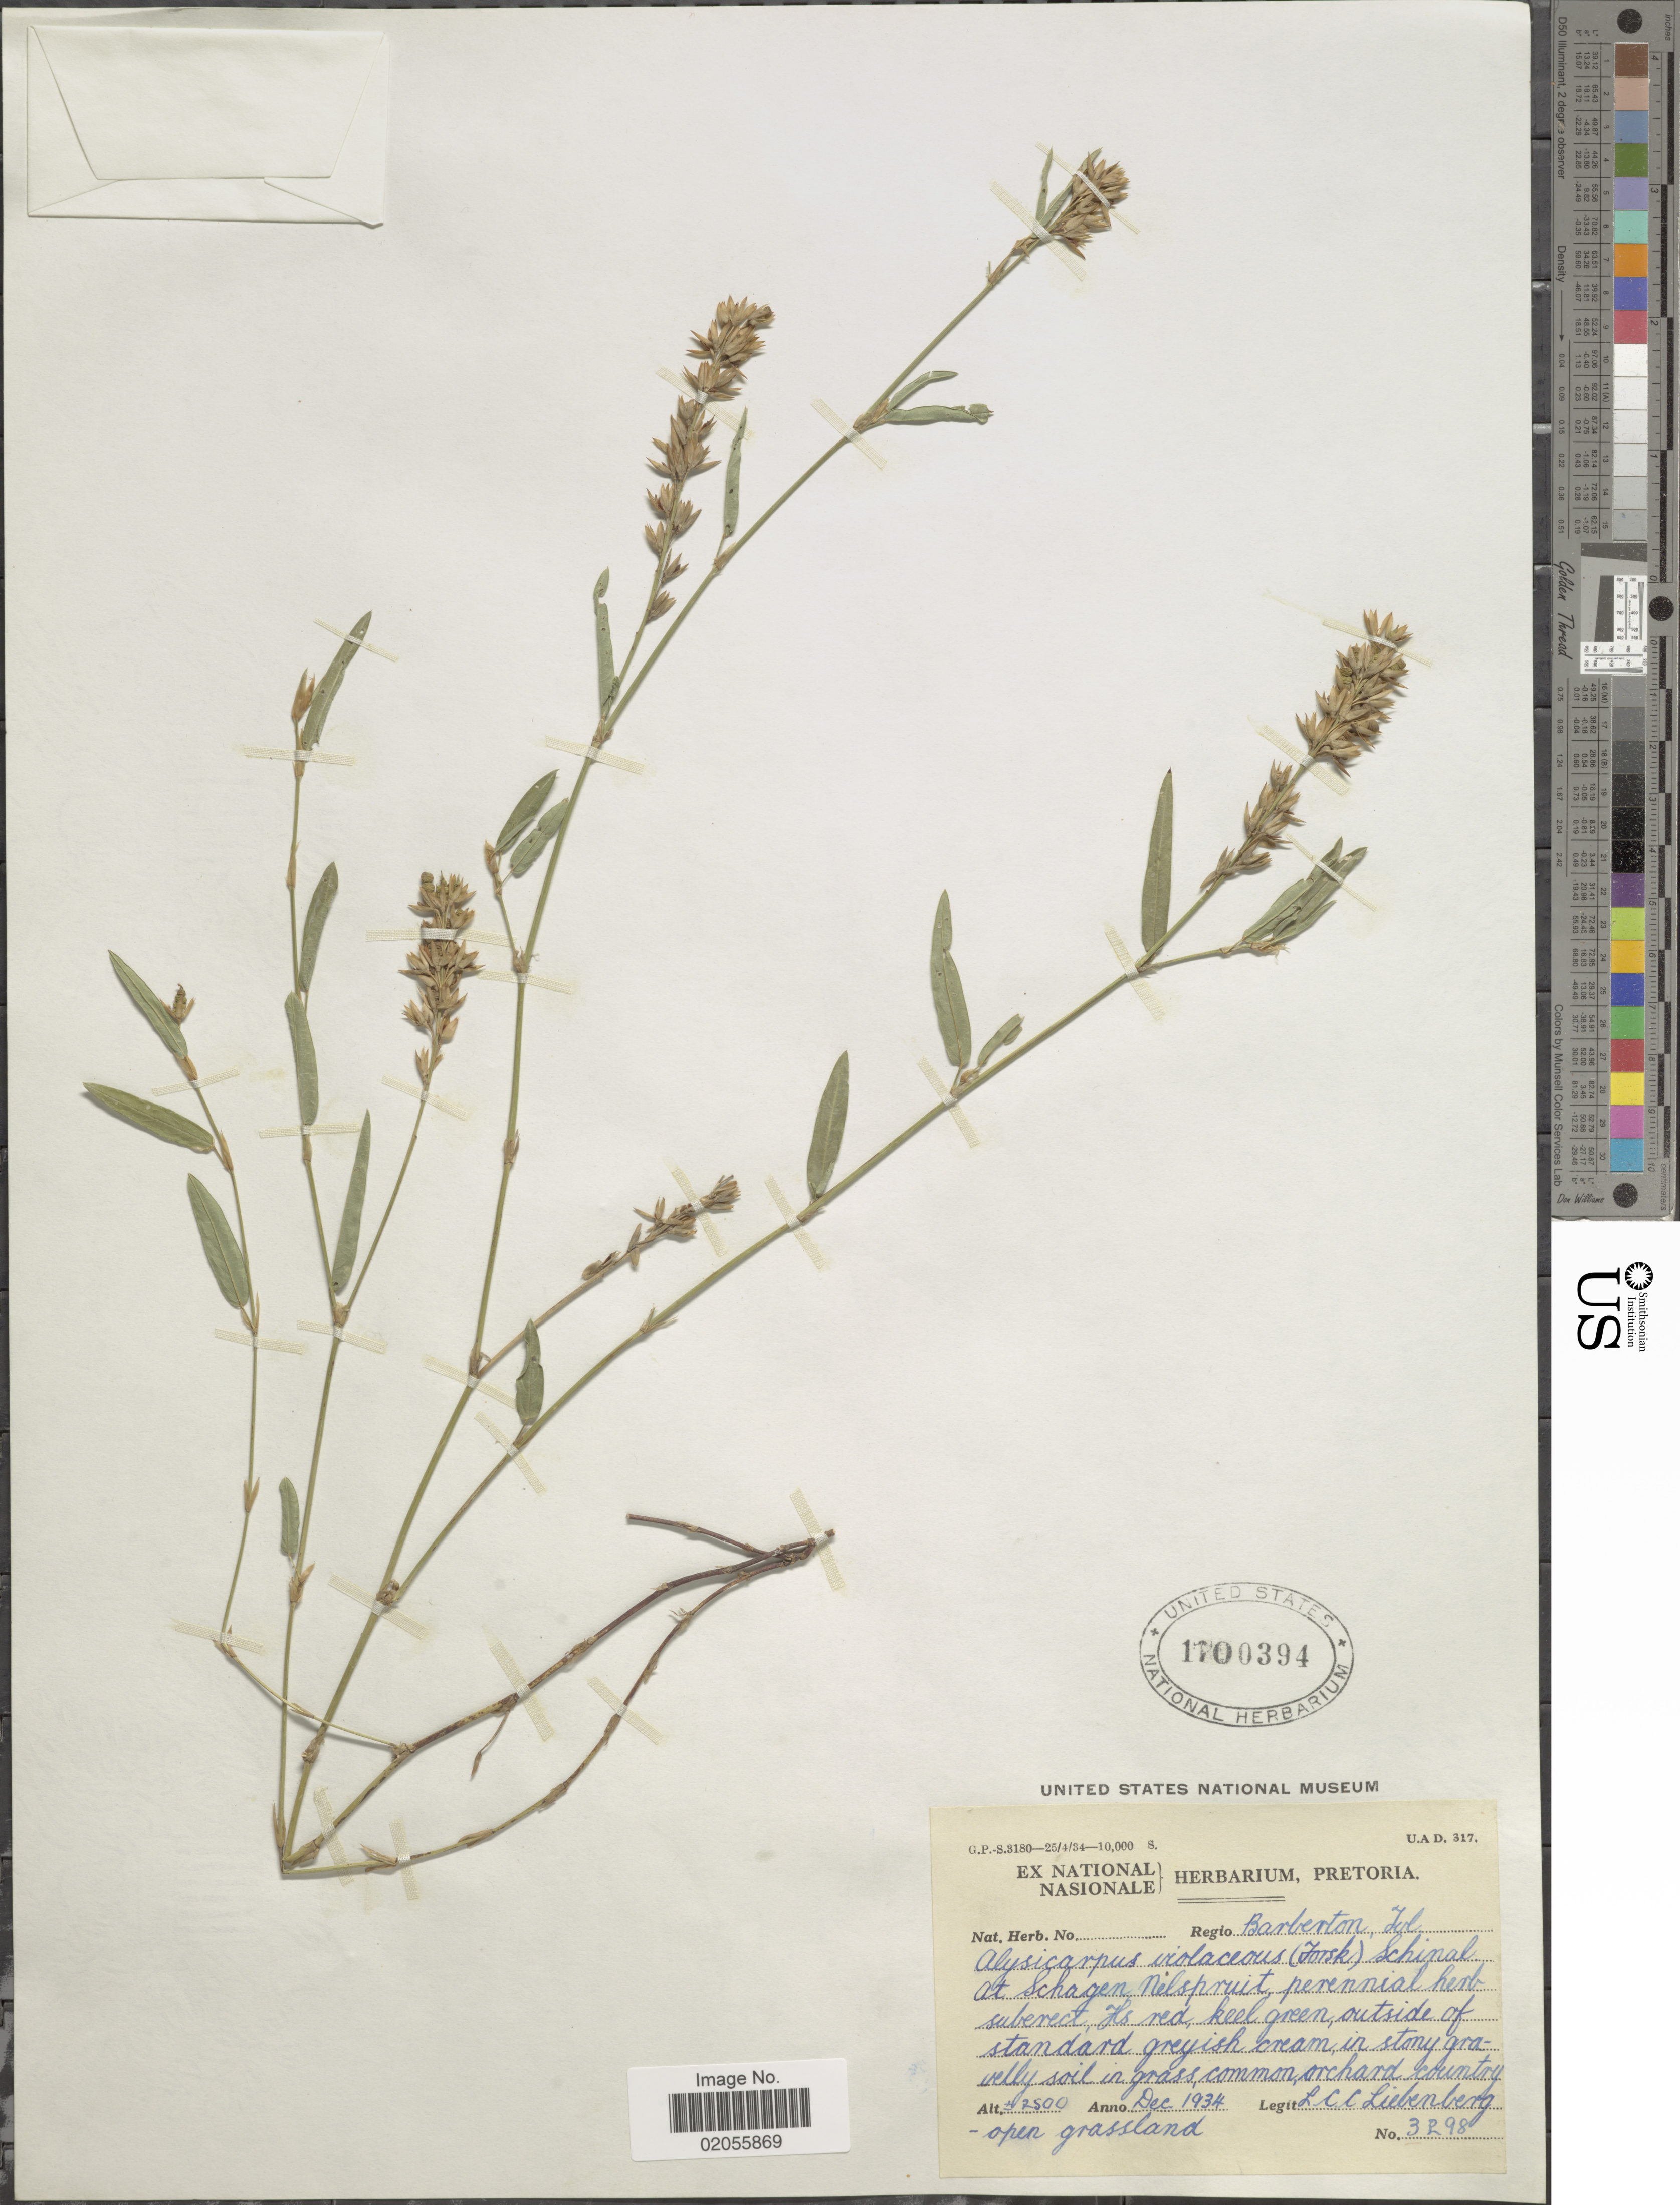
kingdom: Plantae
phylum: Tracheophyta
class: Magnoliopsida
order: Fabales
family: Fabaceae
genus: Alysicarpus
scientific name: Alysicarpus violaceus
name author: Schindl.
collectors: L. Liebenberg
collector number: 3298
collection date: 1934-12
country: South Africa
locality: Regio Barberton Tvl. At Schagen Nelspruit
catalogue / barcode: US 1700394